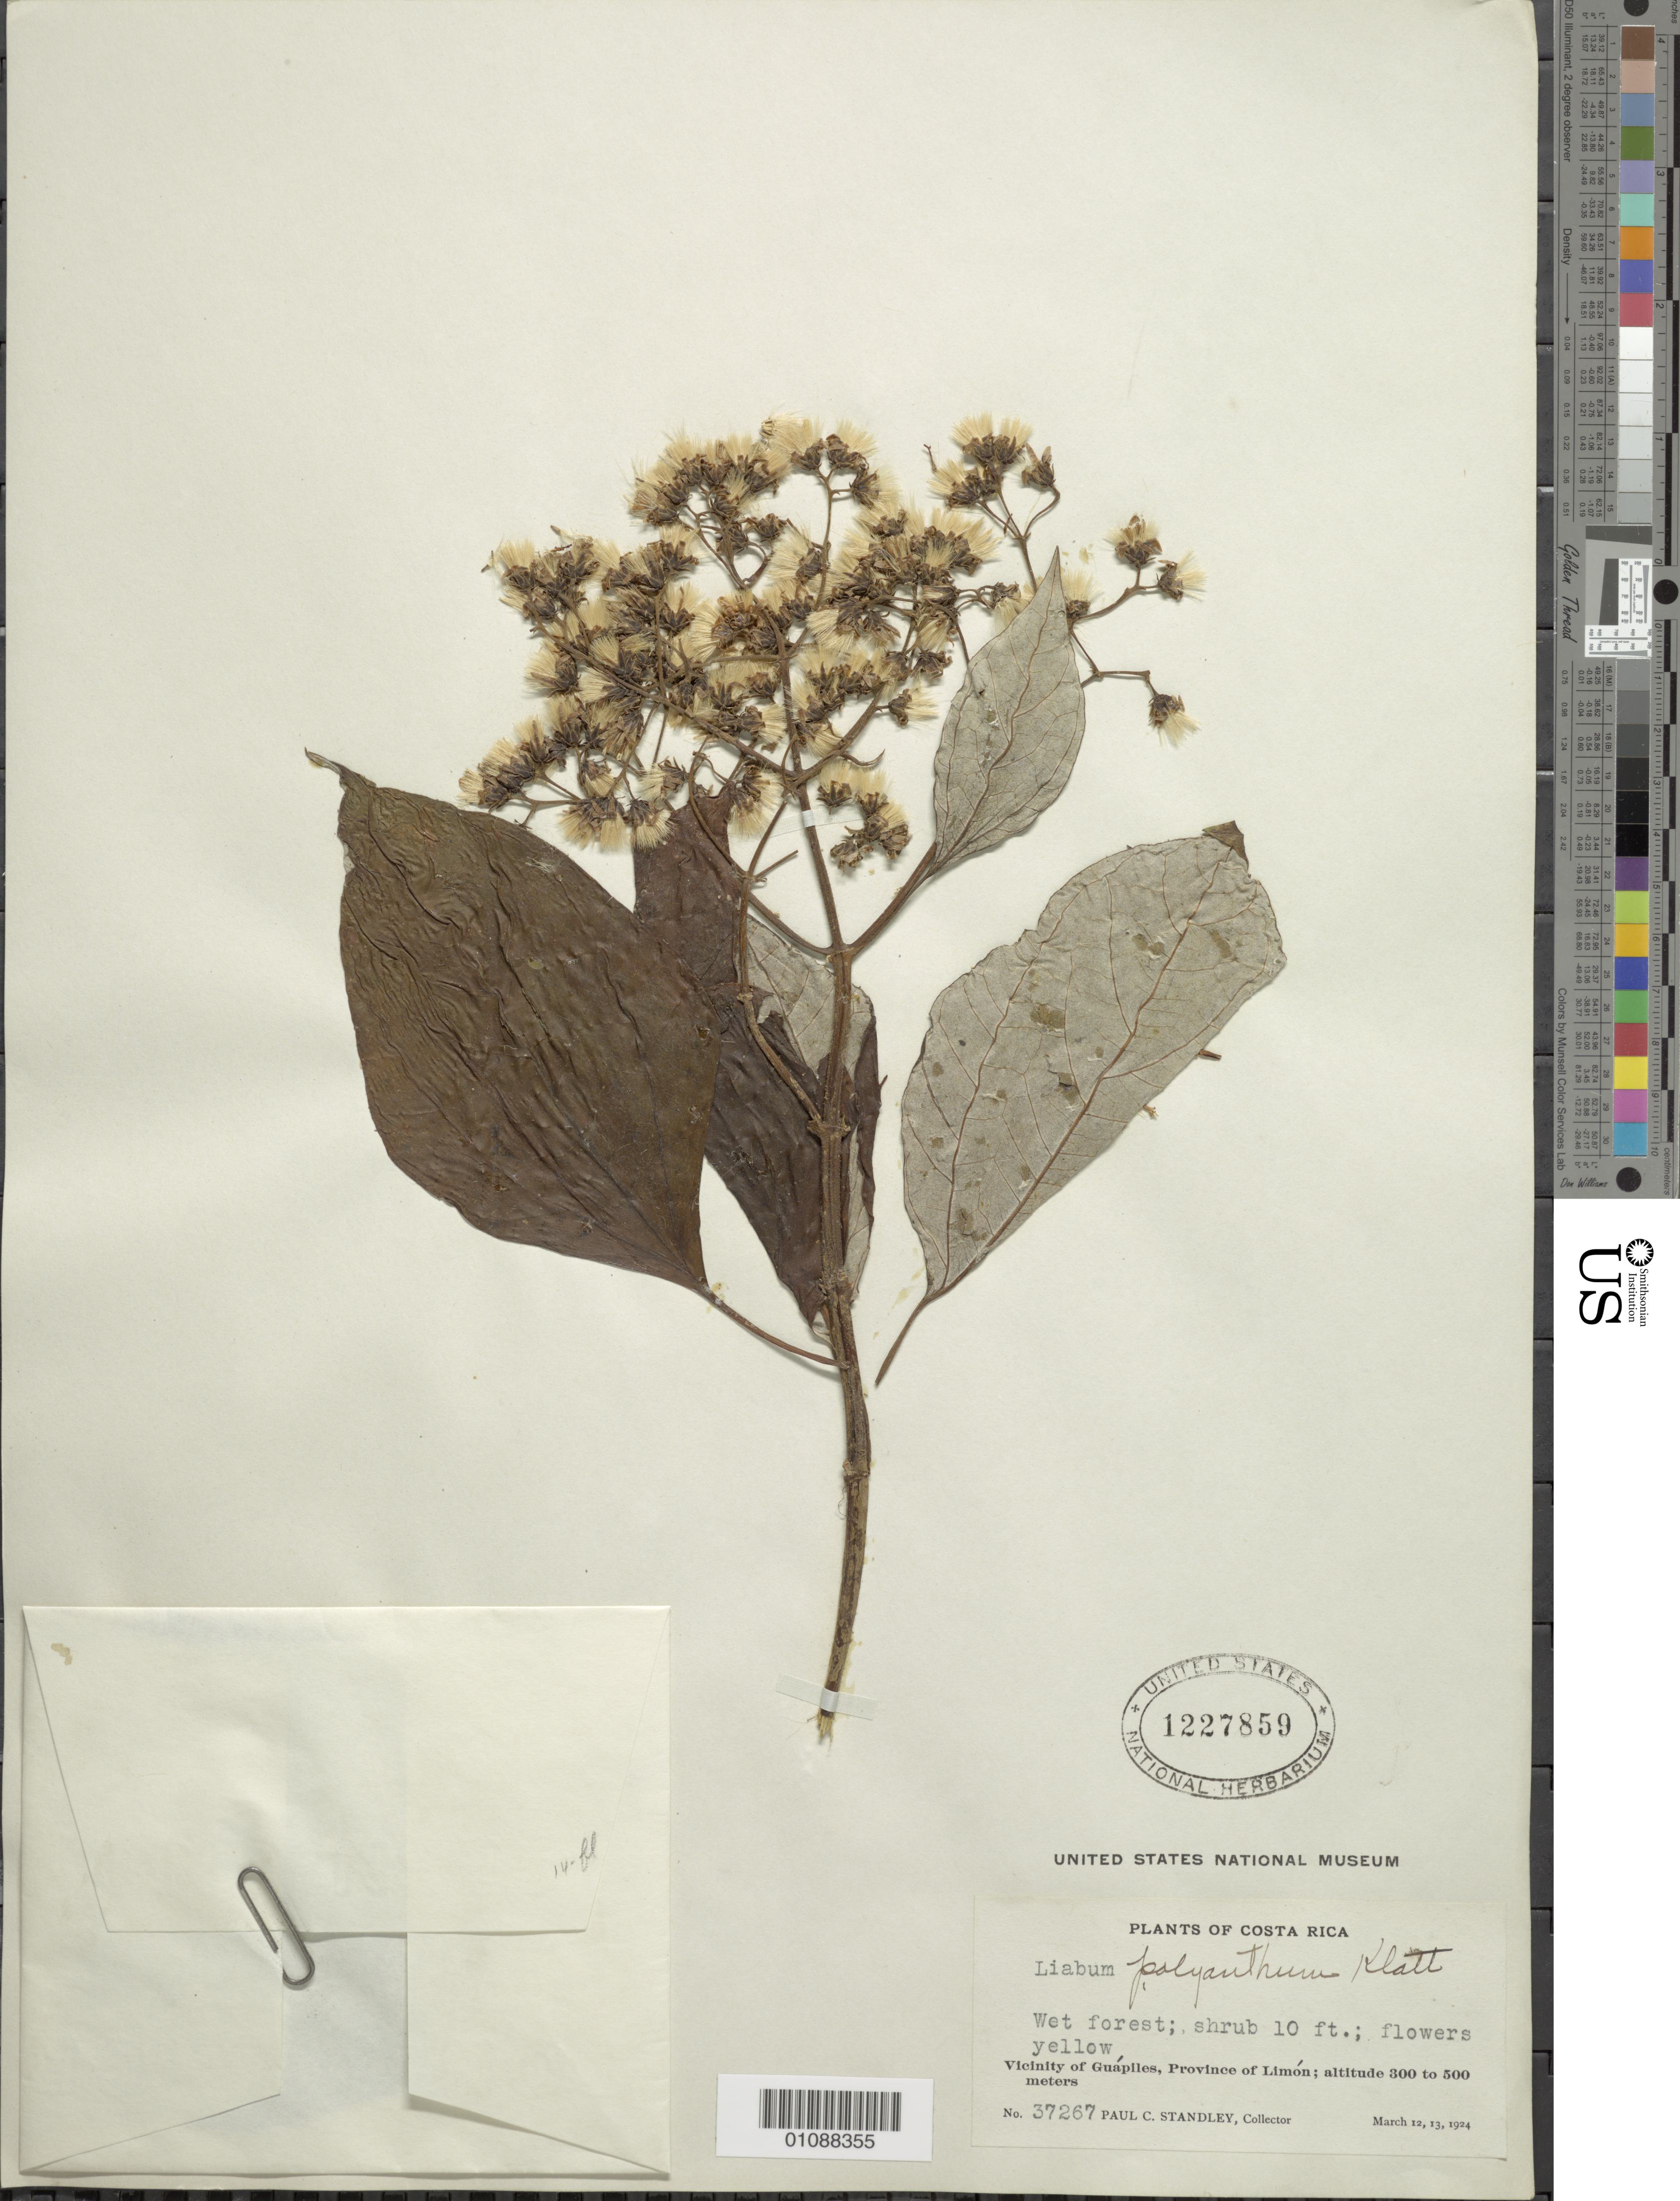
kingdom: Plantae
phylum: Tracheophyta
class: Magnoliopsida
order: Asterales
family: Asteraceae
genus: Sinclairia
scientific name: Sinclairia polyantha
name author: (Klatt) Rydb.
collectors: P. C. Standley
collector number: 32767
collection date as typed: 12 March 1924 to 13 March 1924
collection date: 1924-03-12/1924-03-13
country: Costa Rica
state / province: Limon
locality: Guapiles, vic.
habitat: Wet forest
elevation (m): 300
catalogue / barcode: US 1227859